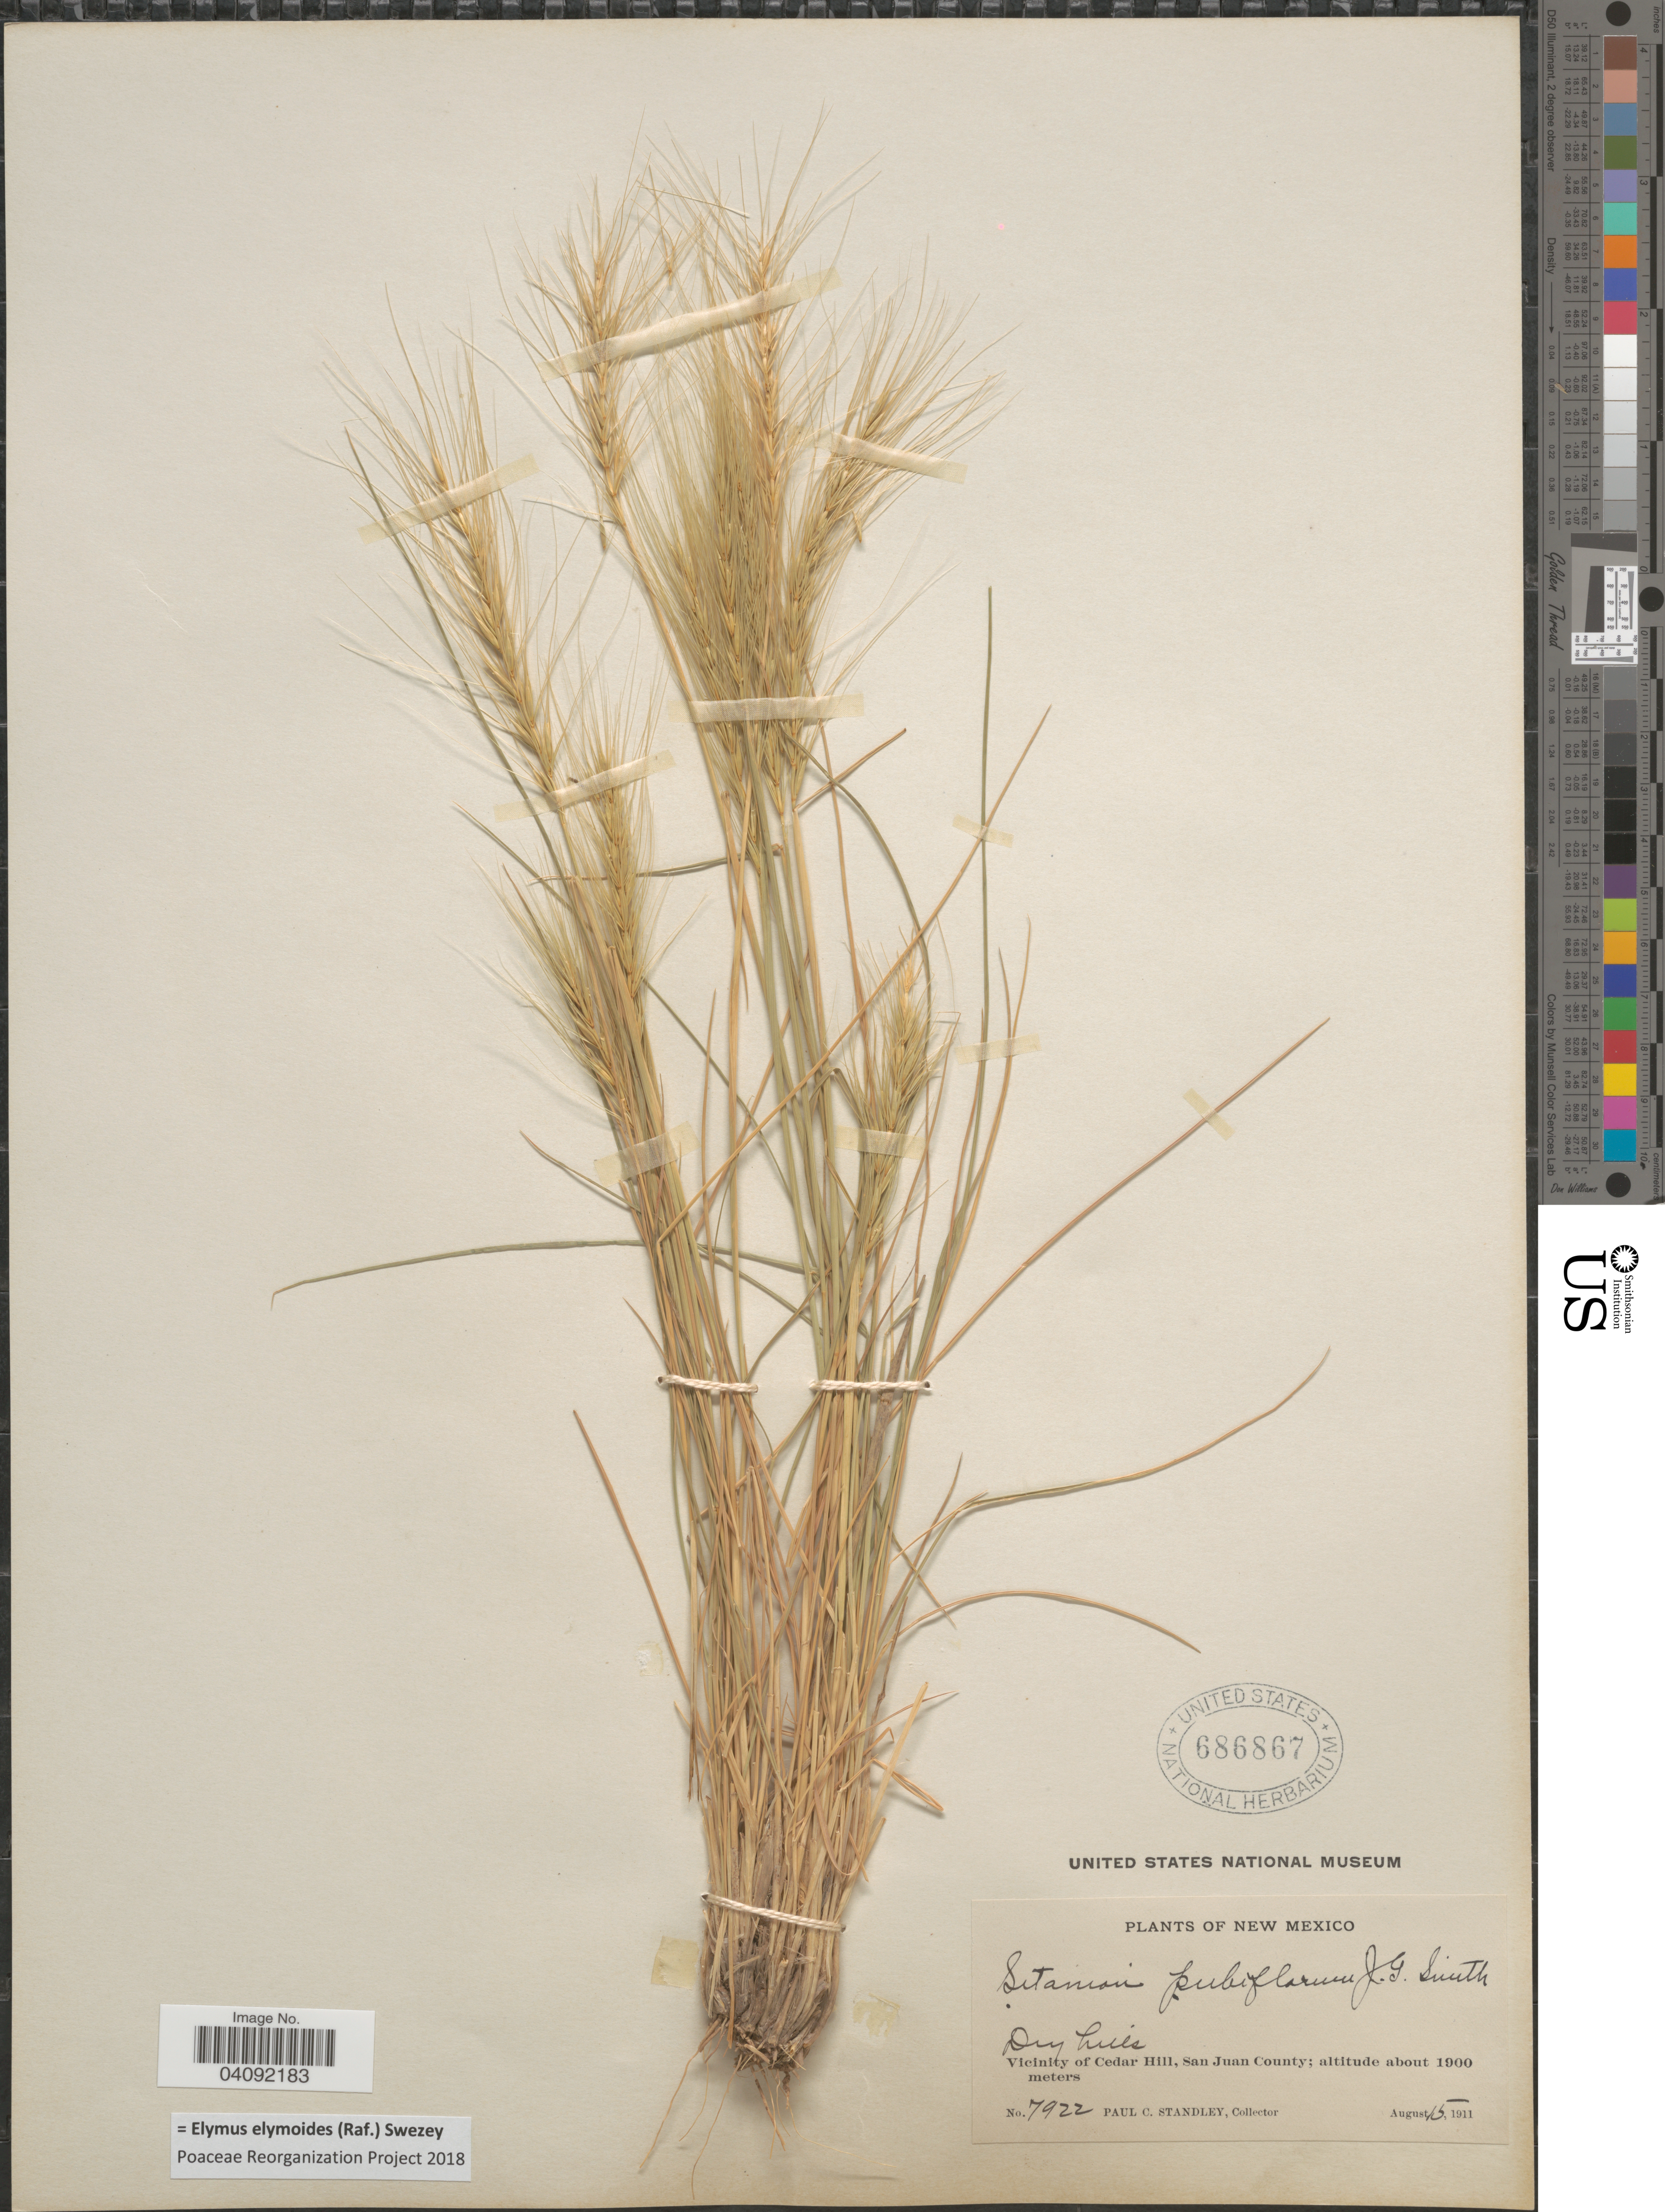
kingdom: Plantae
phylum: Tracheophyta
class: Liliopsida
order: Poales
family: Poaceae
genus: Elymus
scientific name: Elymus elymoides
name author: (Raf.) Swezey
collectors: P. C. Standley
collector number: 7922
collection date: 1911-08-15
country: United States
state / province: New Mexico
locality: Vicinity of Cedar Hill, San Juan County.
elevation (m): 1900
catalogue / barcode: US 686867